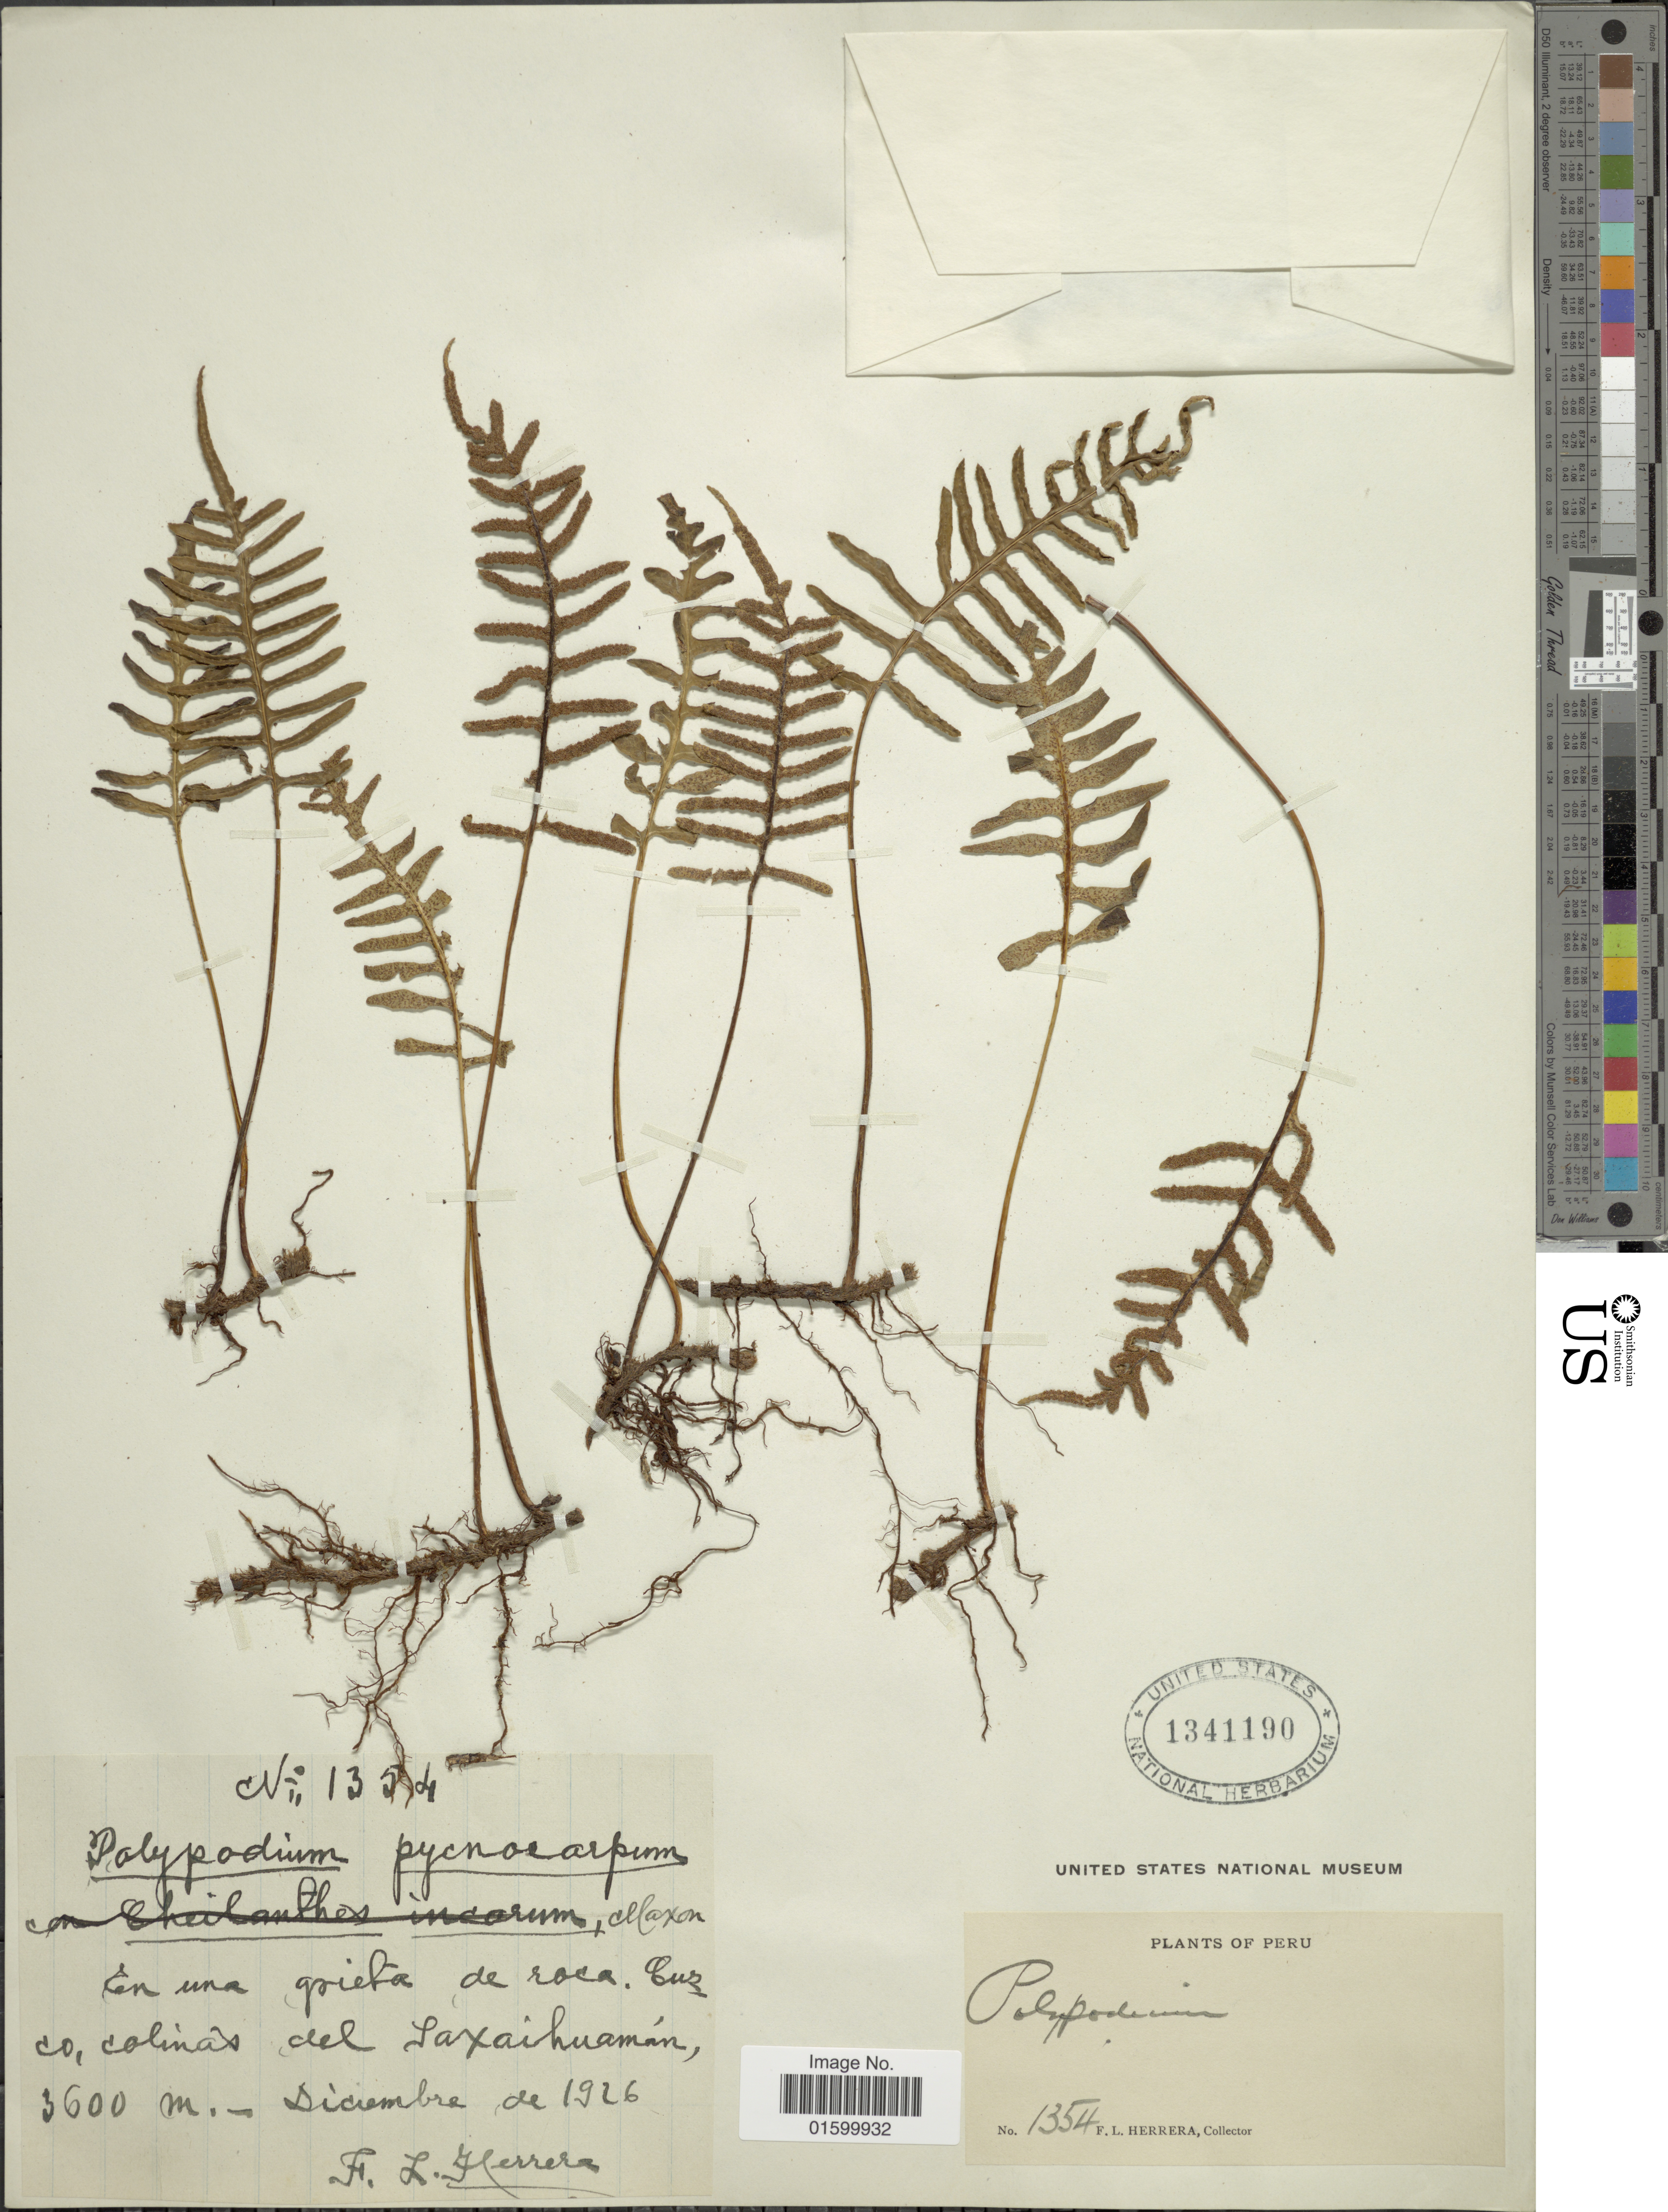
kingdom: Plantae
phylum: Tracheophyta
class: Polypodiopsida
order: Polypodiales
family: Polypodiaceae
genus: Pleopeltis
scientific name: Pleopeltis pycnocarpa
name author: (C. Chr.) A.R. Sm.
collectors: F. L. Herrera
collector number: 1354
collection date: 1926-12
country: Peru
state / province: Cusco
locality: Colinas del Saxaihuaman (Sacsayhuamán)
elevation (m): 3600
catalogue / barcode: US 1341190